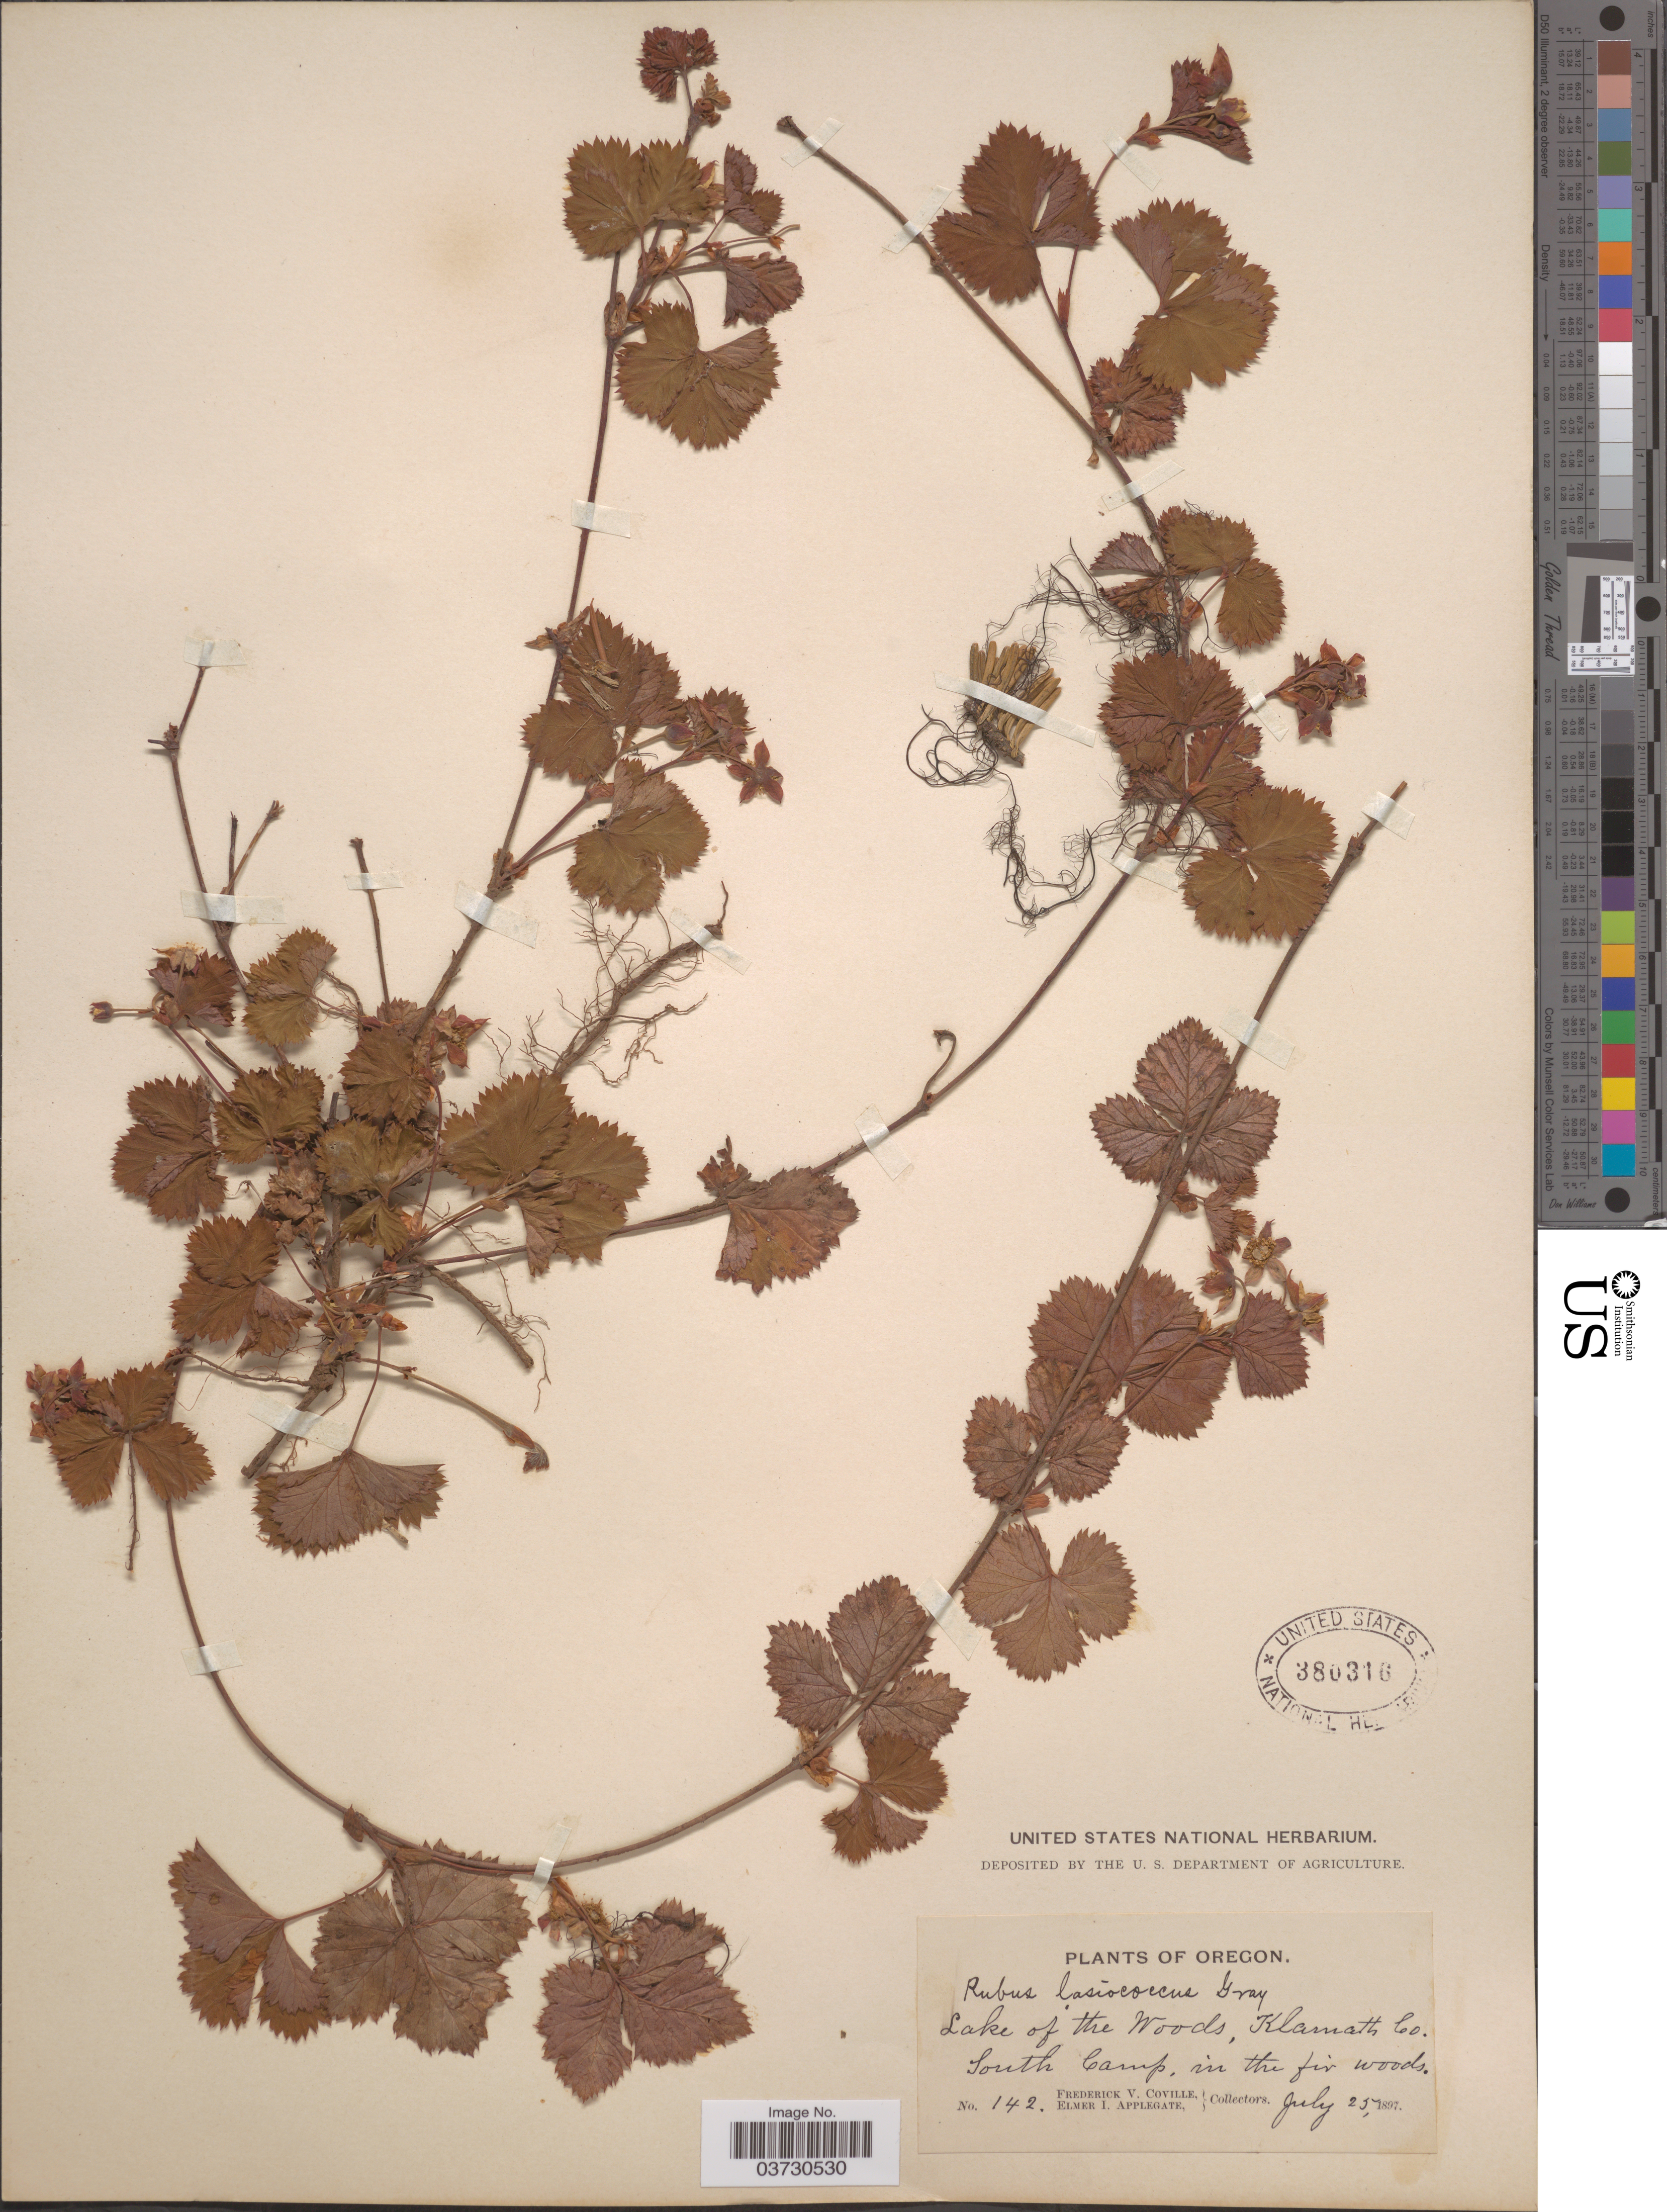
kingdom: Plantae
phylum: Tracheophyta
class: Magnoliopsida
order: Rosales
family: Rosaceae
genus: Rubus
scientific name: Rubus lasiococcus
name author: A. Gray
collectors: F. V. Coville & E. I. Applegate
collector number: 142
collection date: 1897-07-25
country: United States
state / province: Oregon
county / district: Klamath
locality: Lake of the Woods, Klamath Co. South Camp.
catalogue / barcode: US 380316